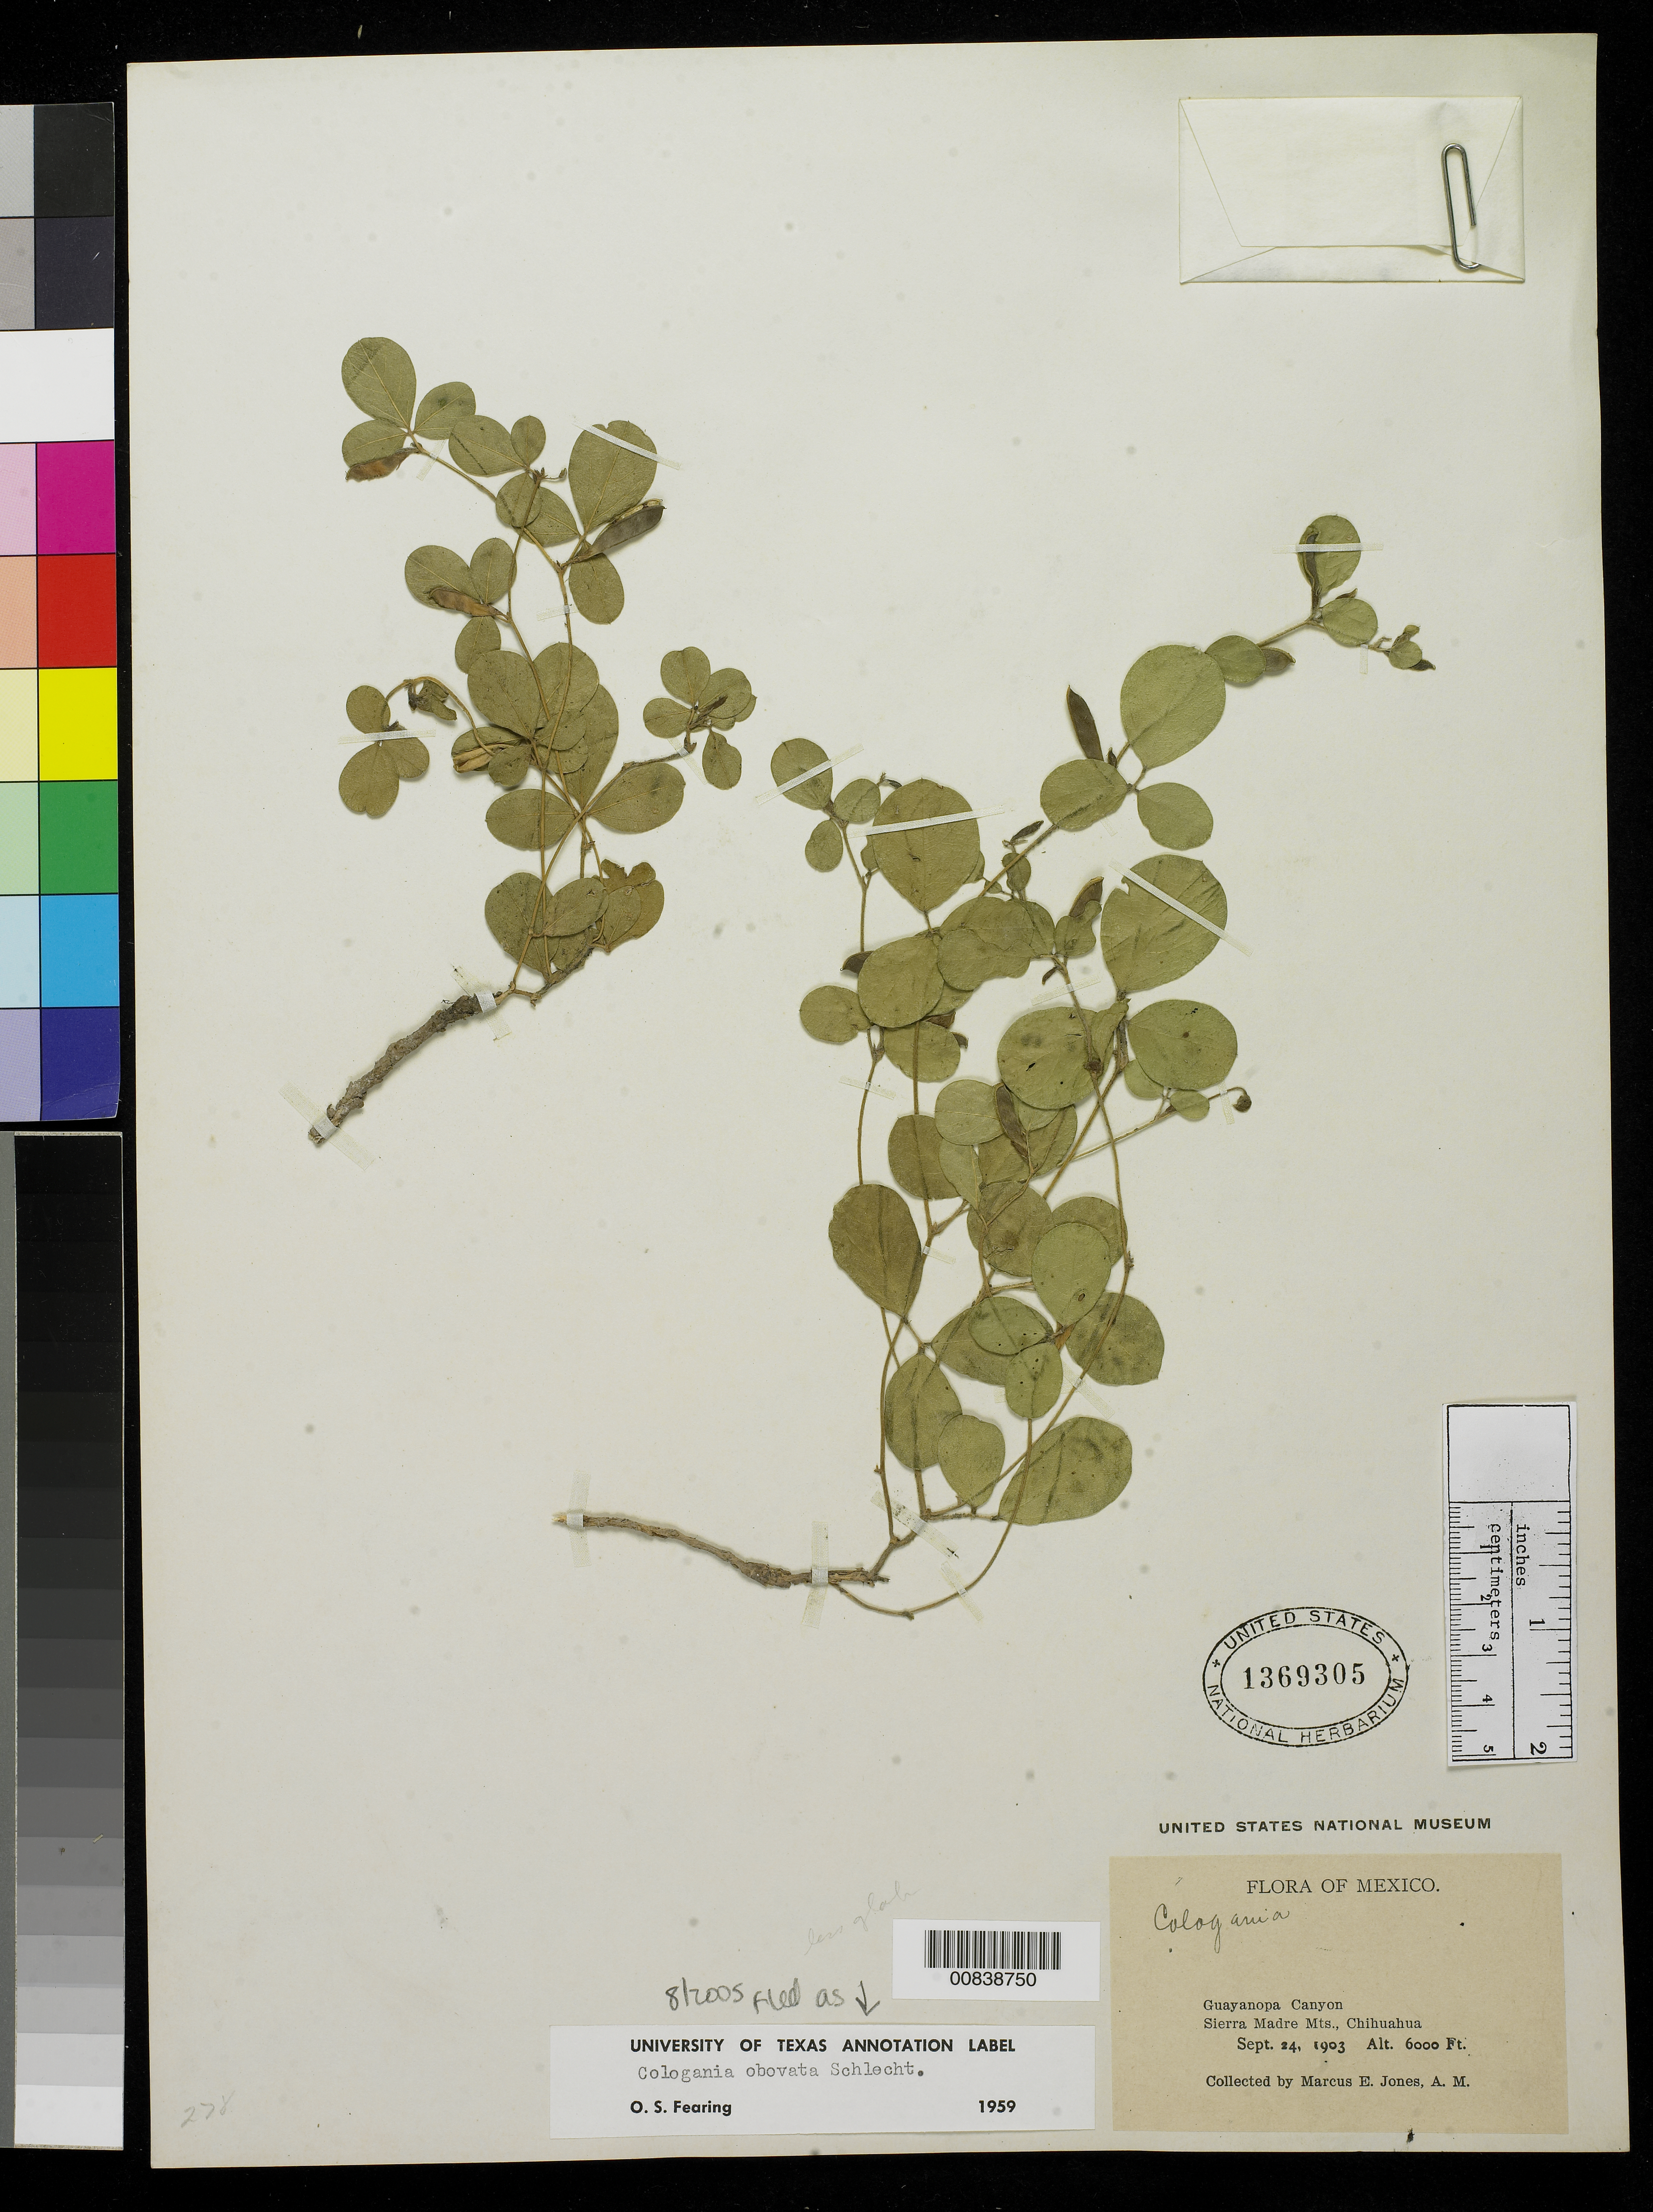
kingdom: Plantae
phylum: Tracheophyta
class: Magnoliopsida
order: Fabales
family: Fabaceae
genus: Cologania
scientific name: Cologania obovata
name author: Schltdl.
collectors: M. E. Jones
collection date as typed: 24 Sep 1903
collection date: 1903-09-24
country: Mexico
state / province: Chihuahua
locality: Guayanopa Canyon, Sierra Madre Mts., Chihuahua.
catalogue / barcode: US 1369305